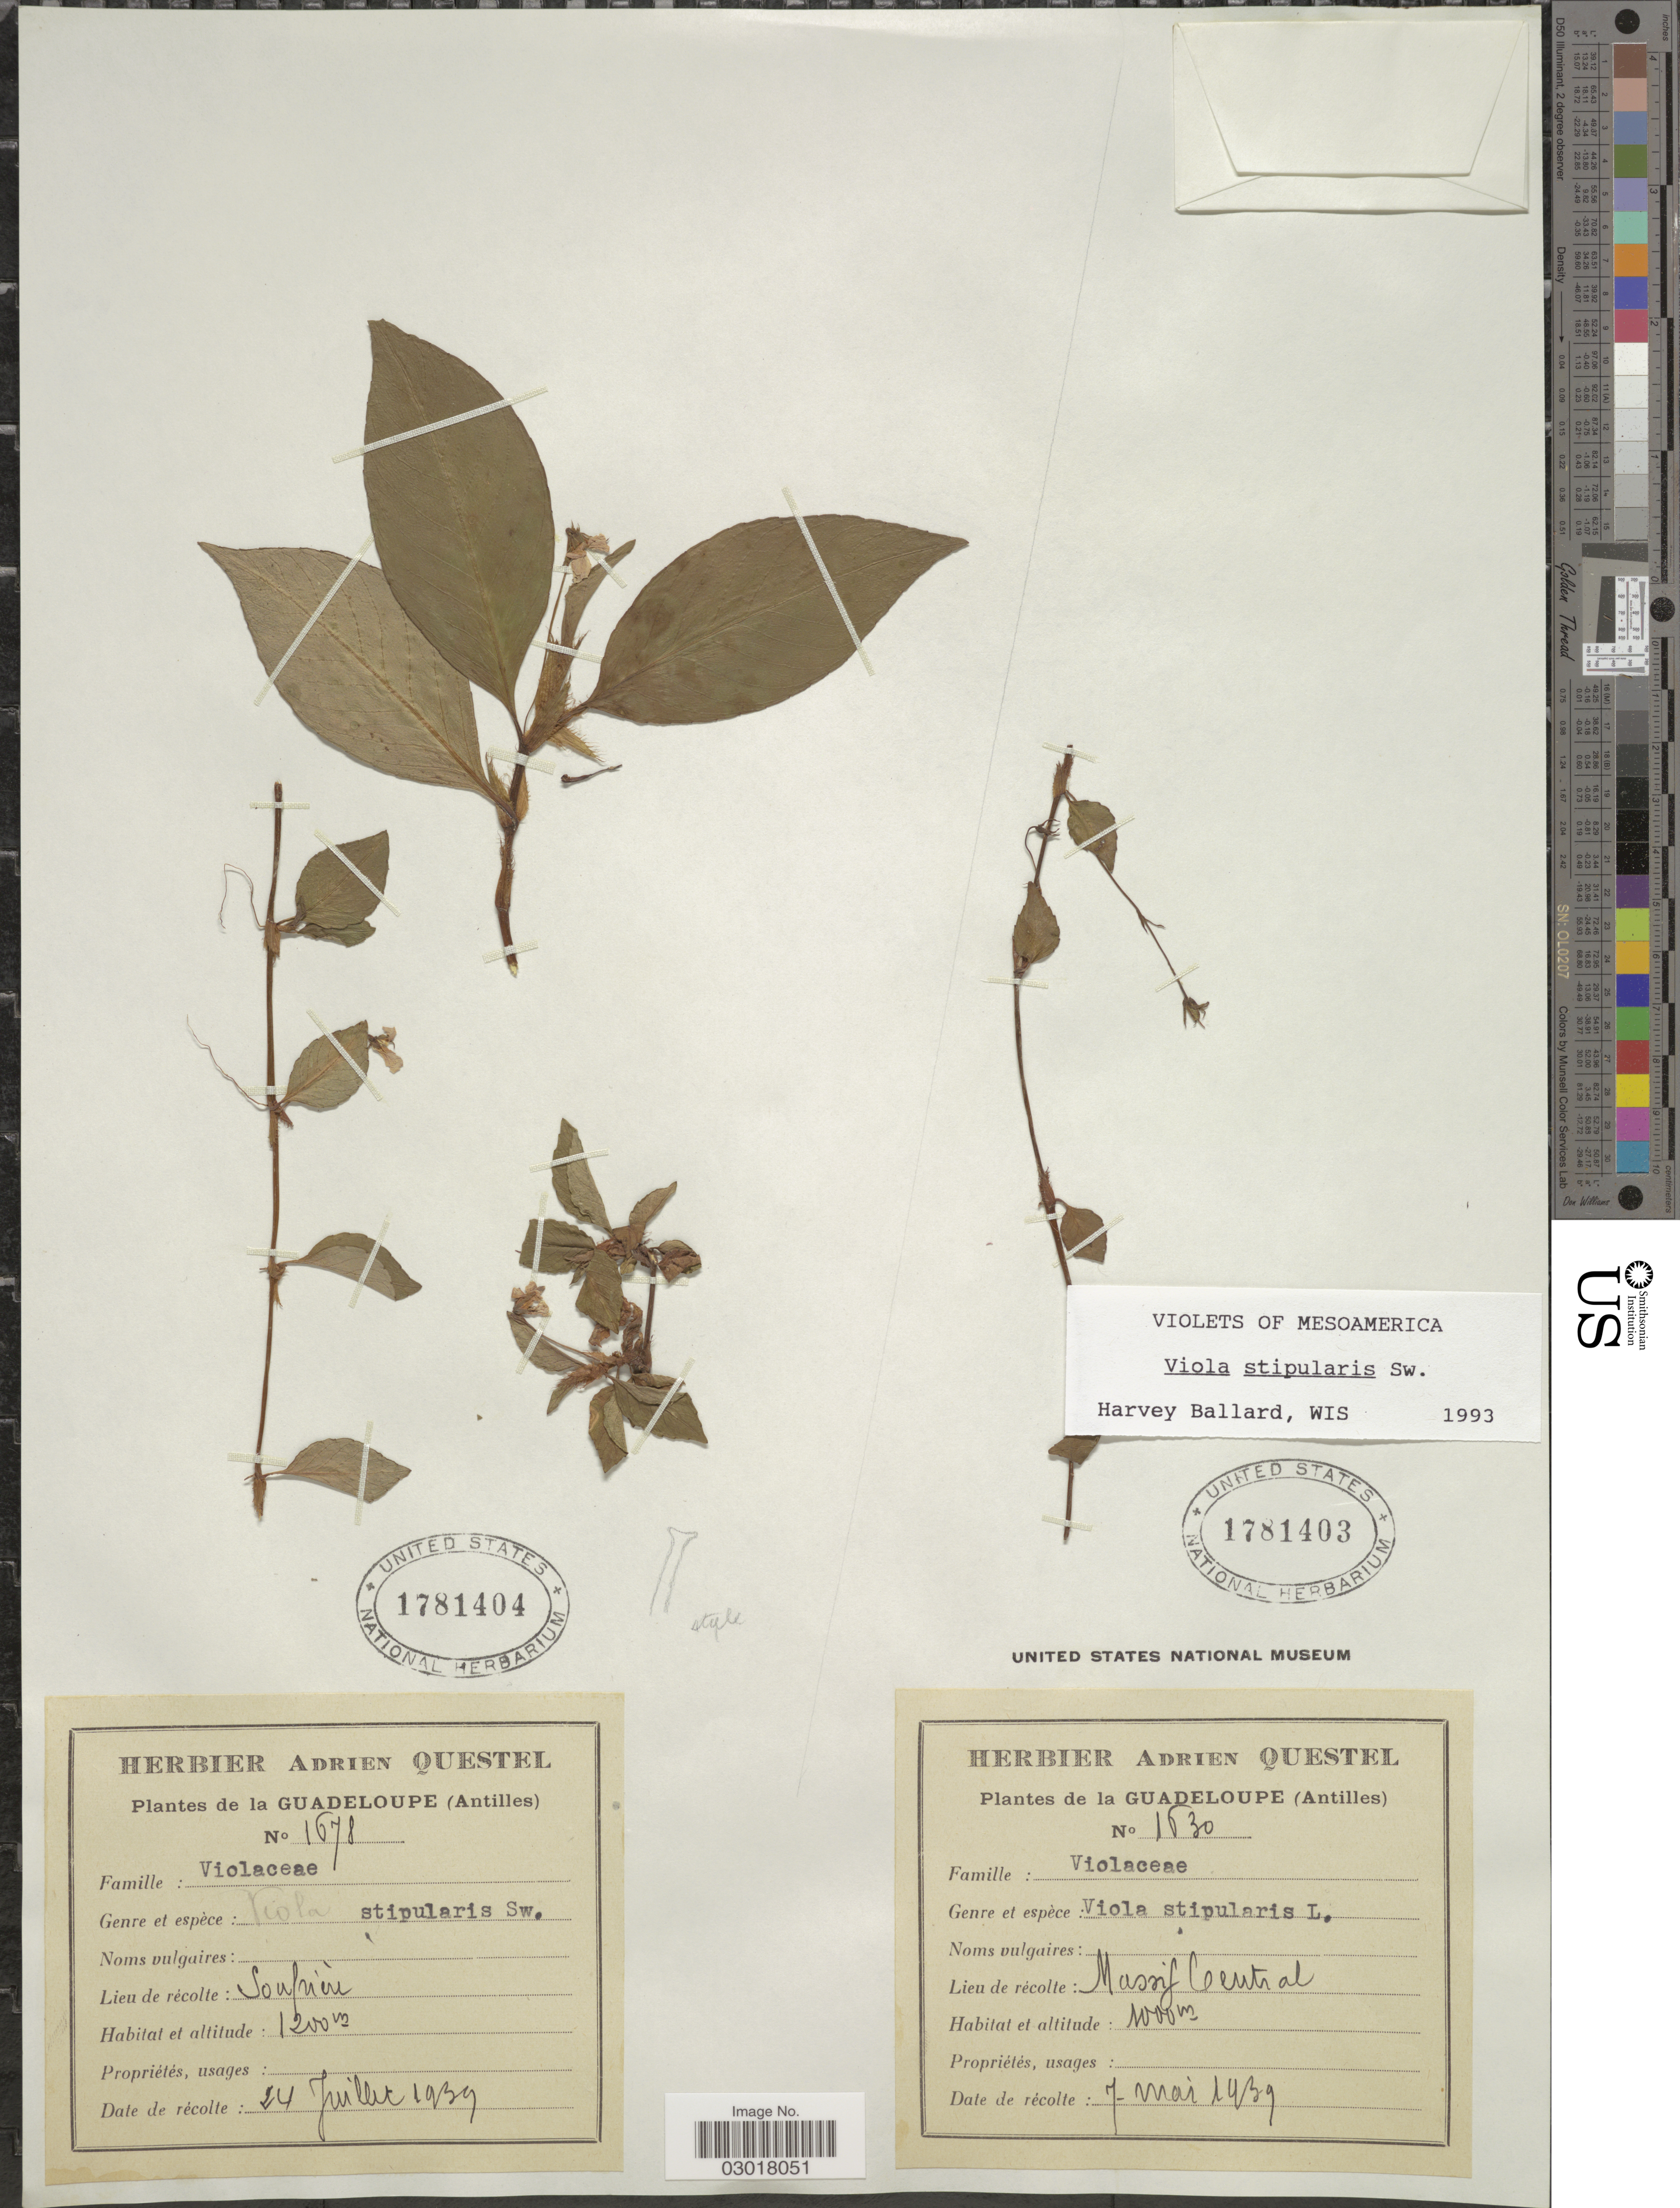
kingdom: Plantae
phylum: Tracheophyta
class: Magnoliopsida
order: Malpighiales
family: Violaceae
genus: Viola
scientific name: Viola stipularis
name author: Sw.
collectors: ex herb. A. Questal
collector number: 1678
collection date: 1939-07-24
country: Guadeloupe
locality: (Antilles). Soufriére.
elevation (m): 1200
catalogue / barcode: US 1781404